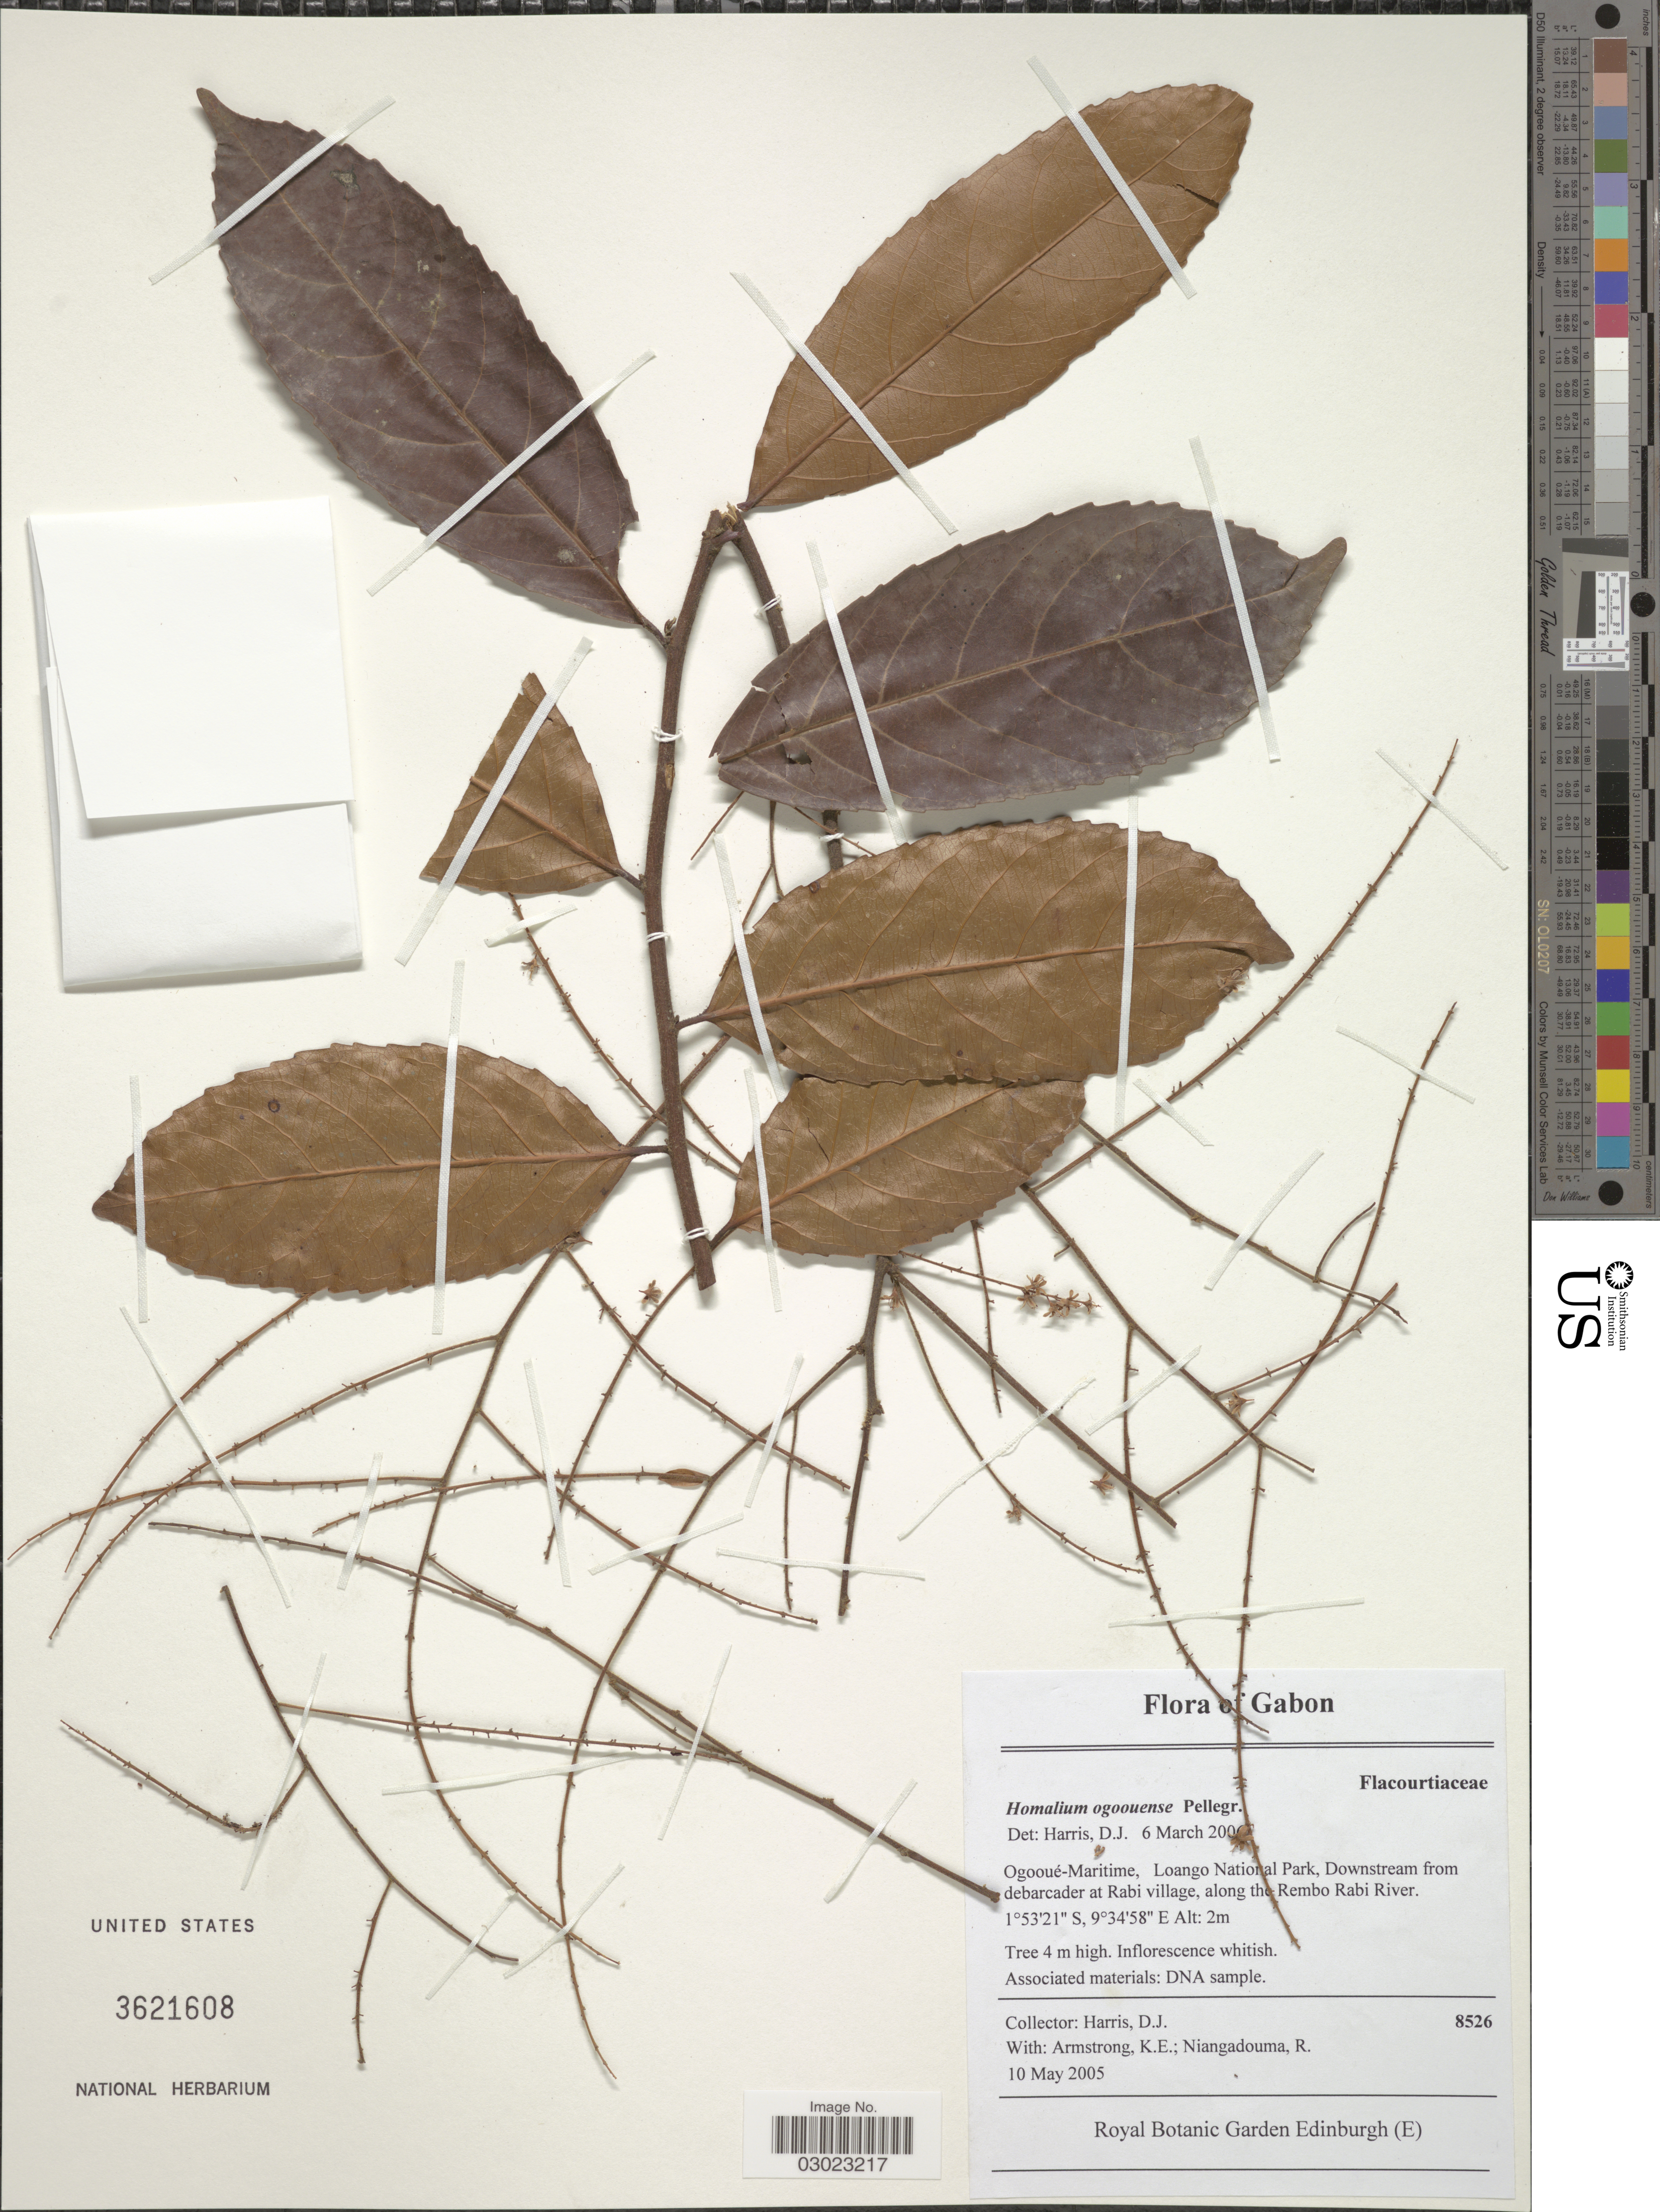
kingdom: Plantae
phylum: Tracheophyta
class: Magnoliopsida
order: Malpighiales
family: Salicaceae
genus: Homalium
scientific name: Homalium ogoouense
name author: Pellegr.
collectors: K. Armstrong & R. Niangadouma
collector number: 8526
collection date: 2005-05-10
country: Gabon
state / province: Ogooue-Maritime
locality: Loango National Park, Downstream from debarcader at Rabi village, along the Rembo Rabi River.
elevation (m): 2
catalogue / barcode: US 3621608